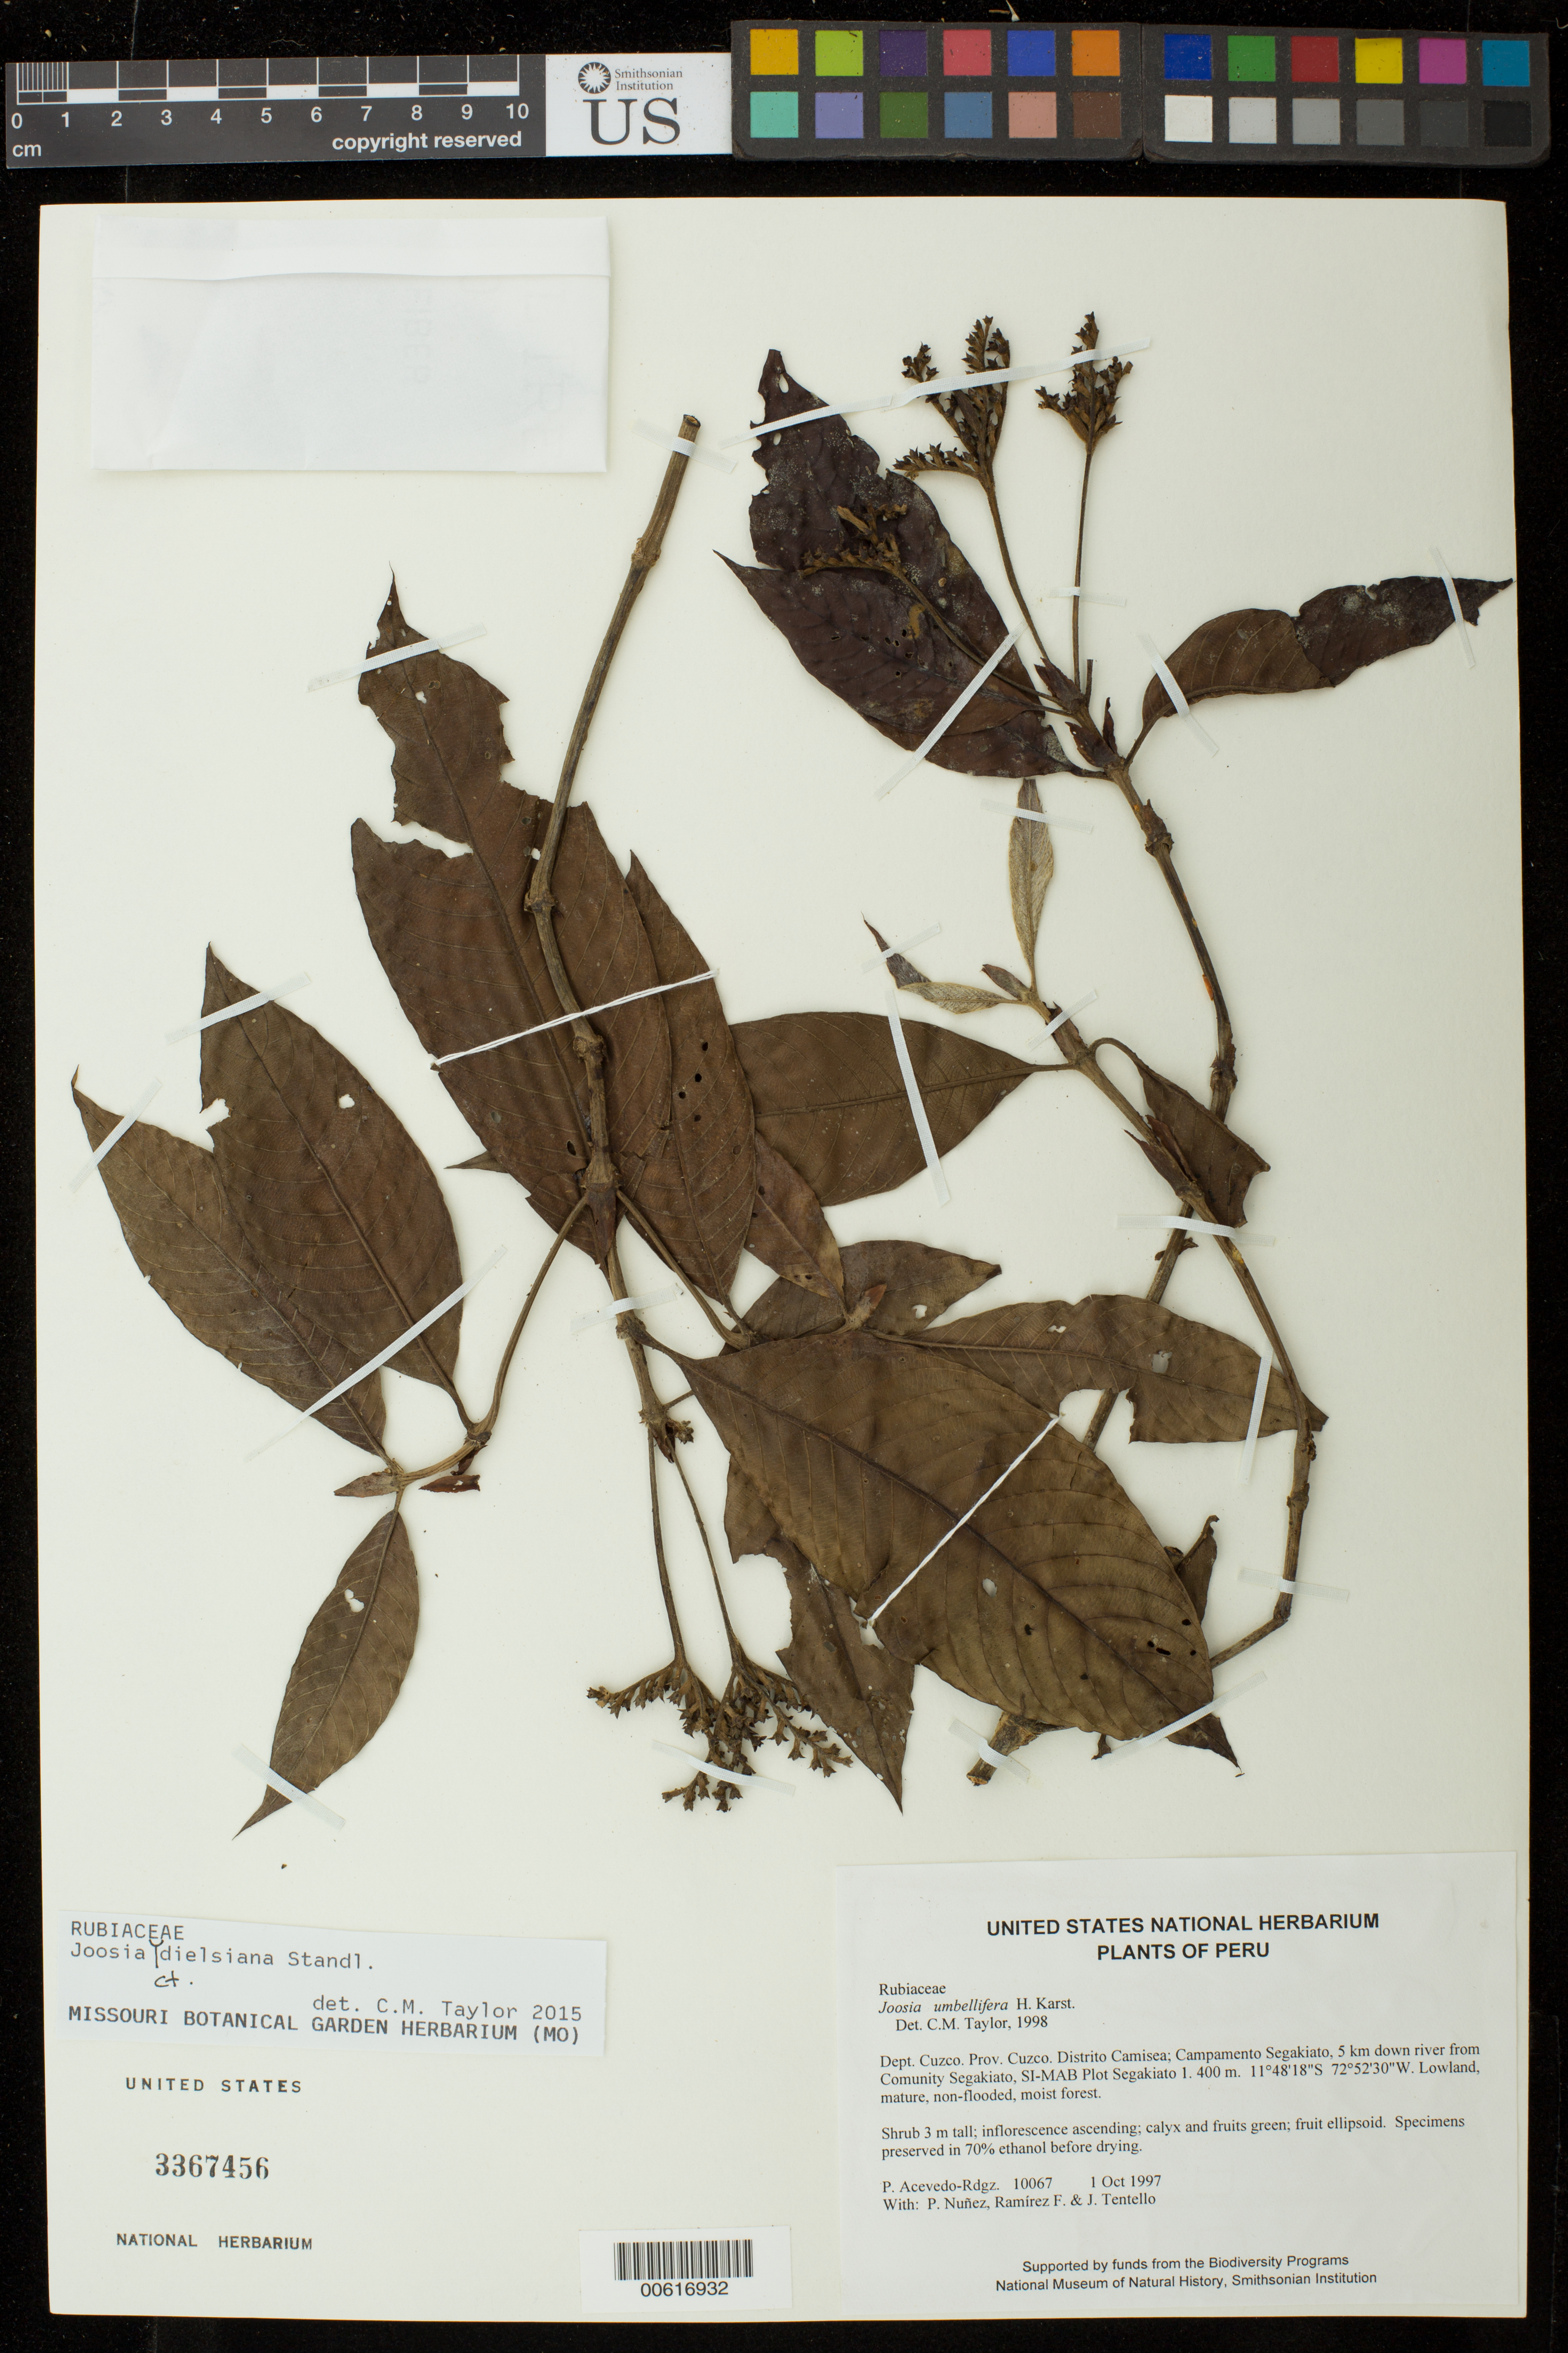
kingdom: Plantae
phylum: Tracheophyta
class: Magnoliopsida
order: Gentianales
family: Rubiaceae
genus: Joosia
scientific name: Joosia umbellifera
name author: H. Karst.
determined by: Taylor, Charlotte M.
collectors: P. Acevedo-Rodr., P. Nuñez V., F. Ramirez & J. Tentello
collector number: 10067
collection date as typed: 01 Oct 1997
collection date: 1997-10-01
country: Peru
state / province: Cusco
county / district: Cusco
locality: Distrito Camisea; Campamento Segakiato, 5 km down river from Comunity Segakiato, SI-MAB Plot Segakiato 1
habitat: Lowland, mature, non-flooded, moist forest.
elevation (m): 400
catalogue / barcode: US 3367456